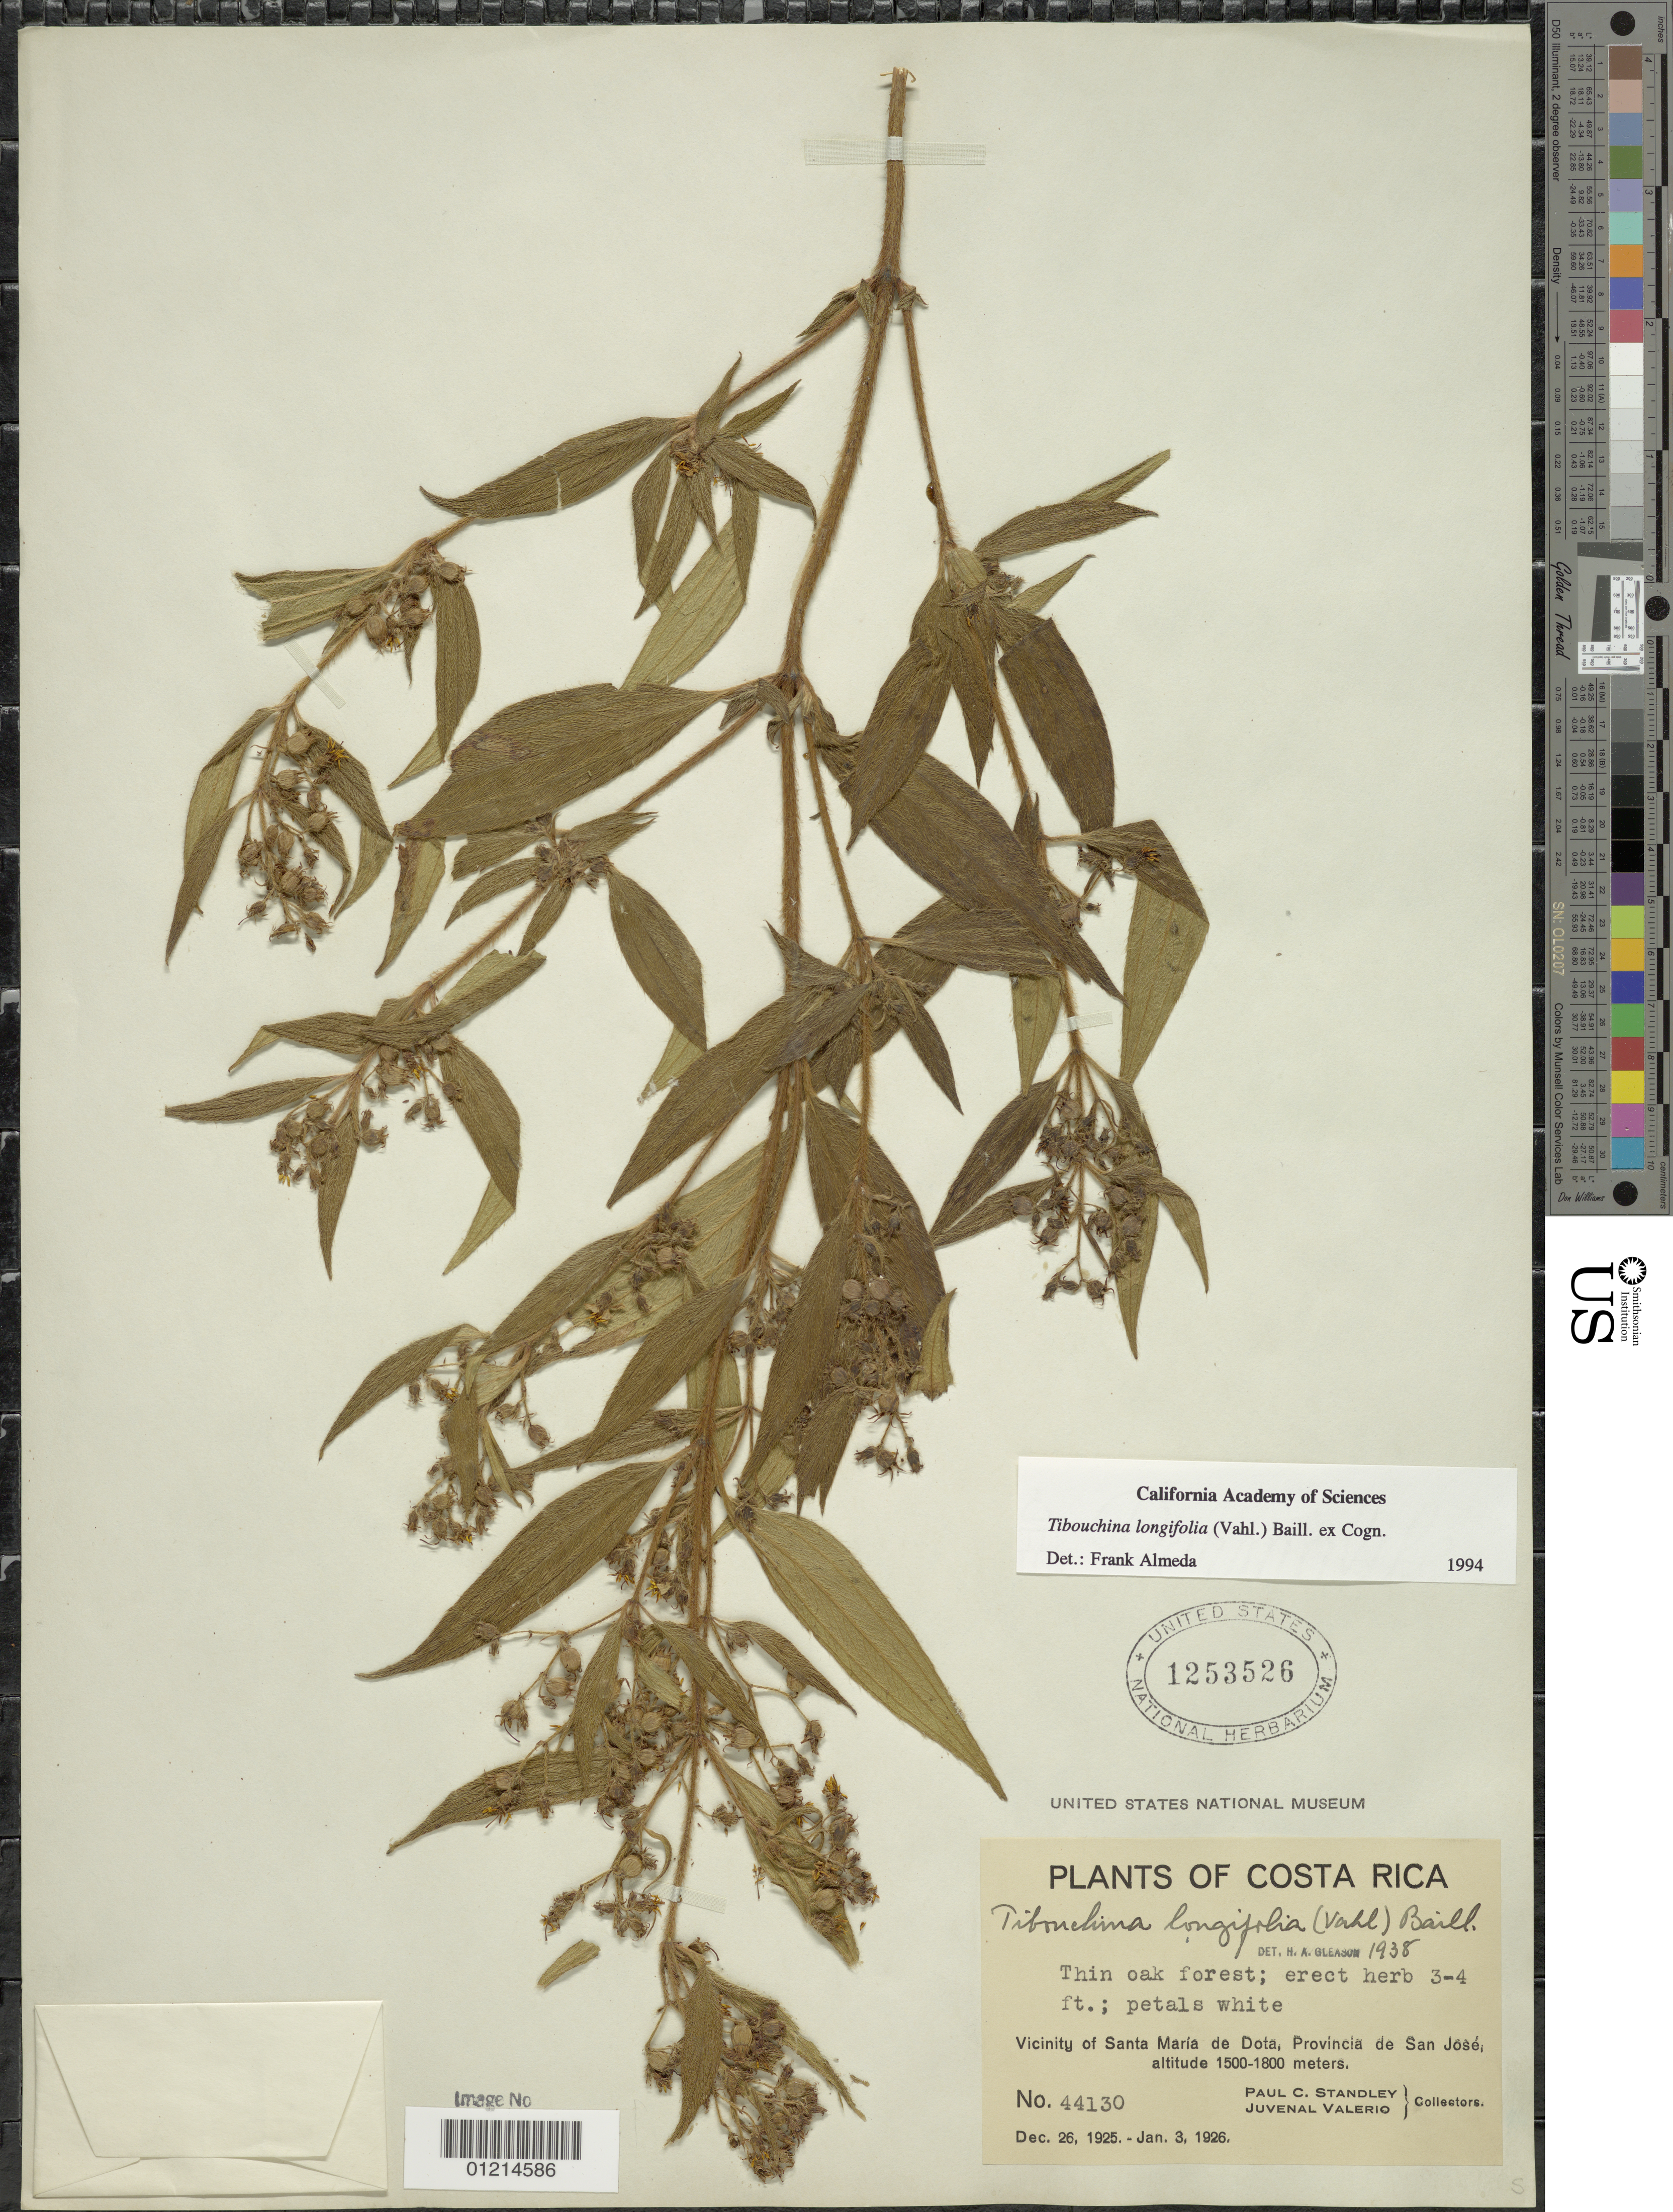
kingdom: Plantae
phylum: Tracheophyta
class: Magnoliopsida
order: Myrtales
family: Melastomataceae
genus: Chaetogastra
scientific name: Chaetogastra longifolia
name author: (Vahl) DC.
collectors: P. C. Standley & J. Valerio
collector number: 44130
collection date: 1925-12-26/1926-01-03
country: Costa Rica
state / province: San Jose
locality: Vicinity of Santa Maria de Dota.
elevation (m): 1500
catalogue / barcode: US 1253526